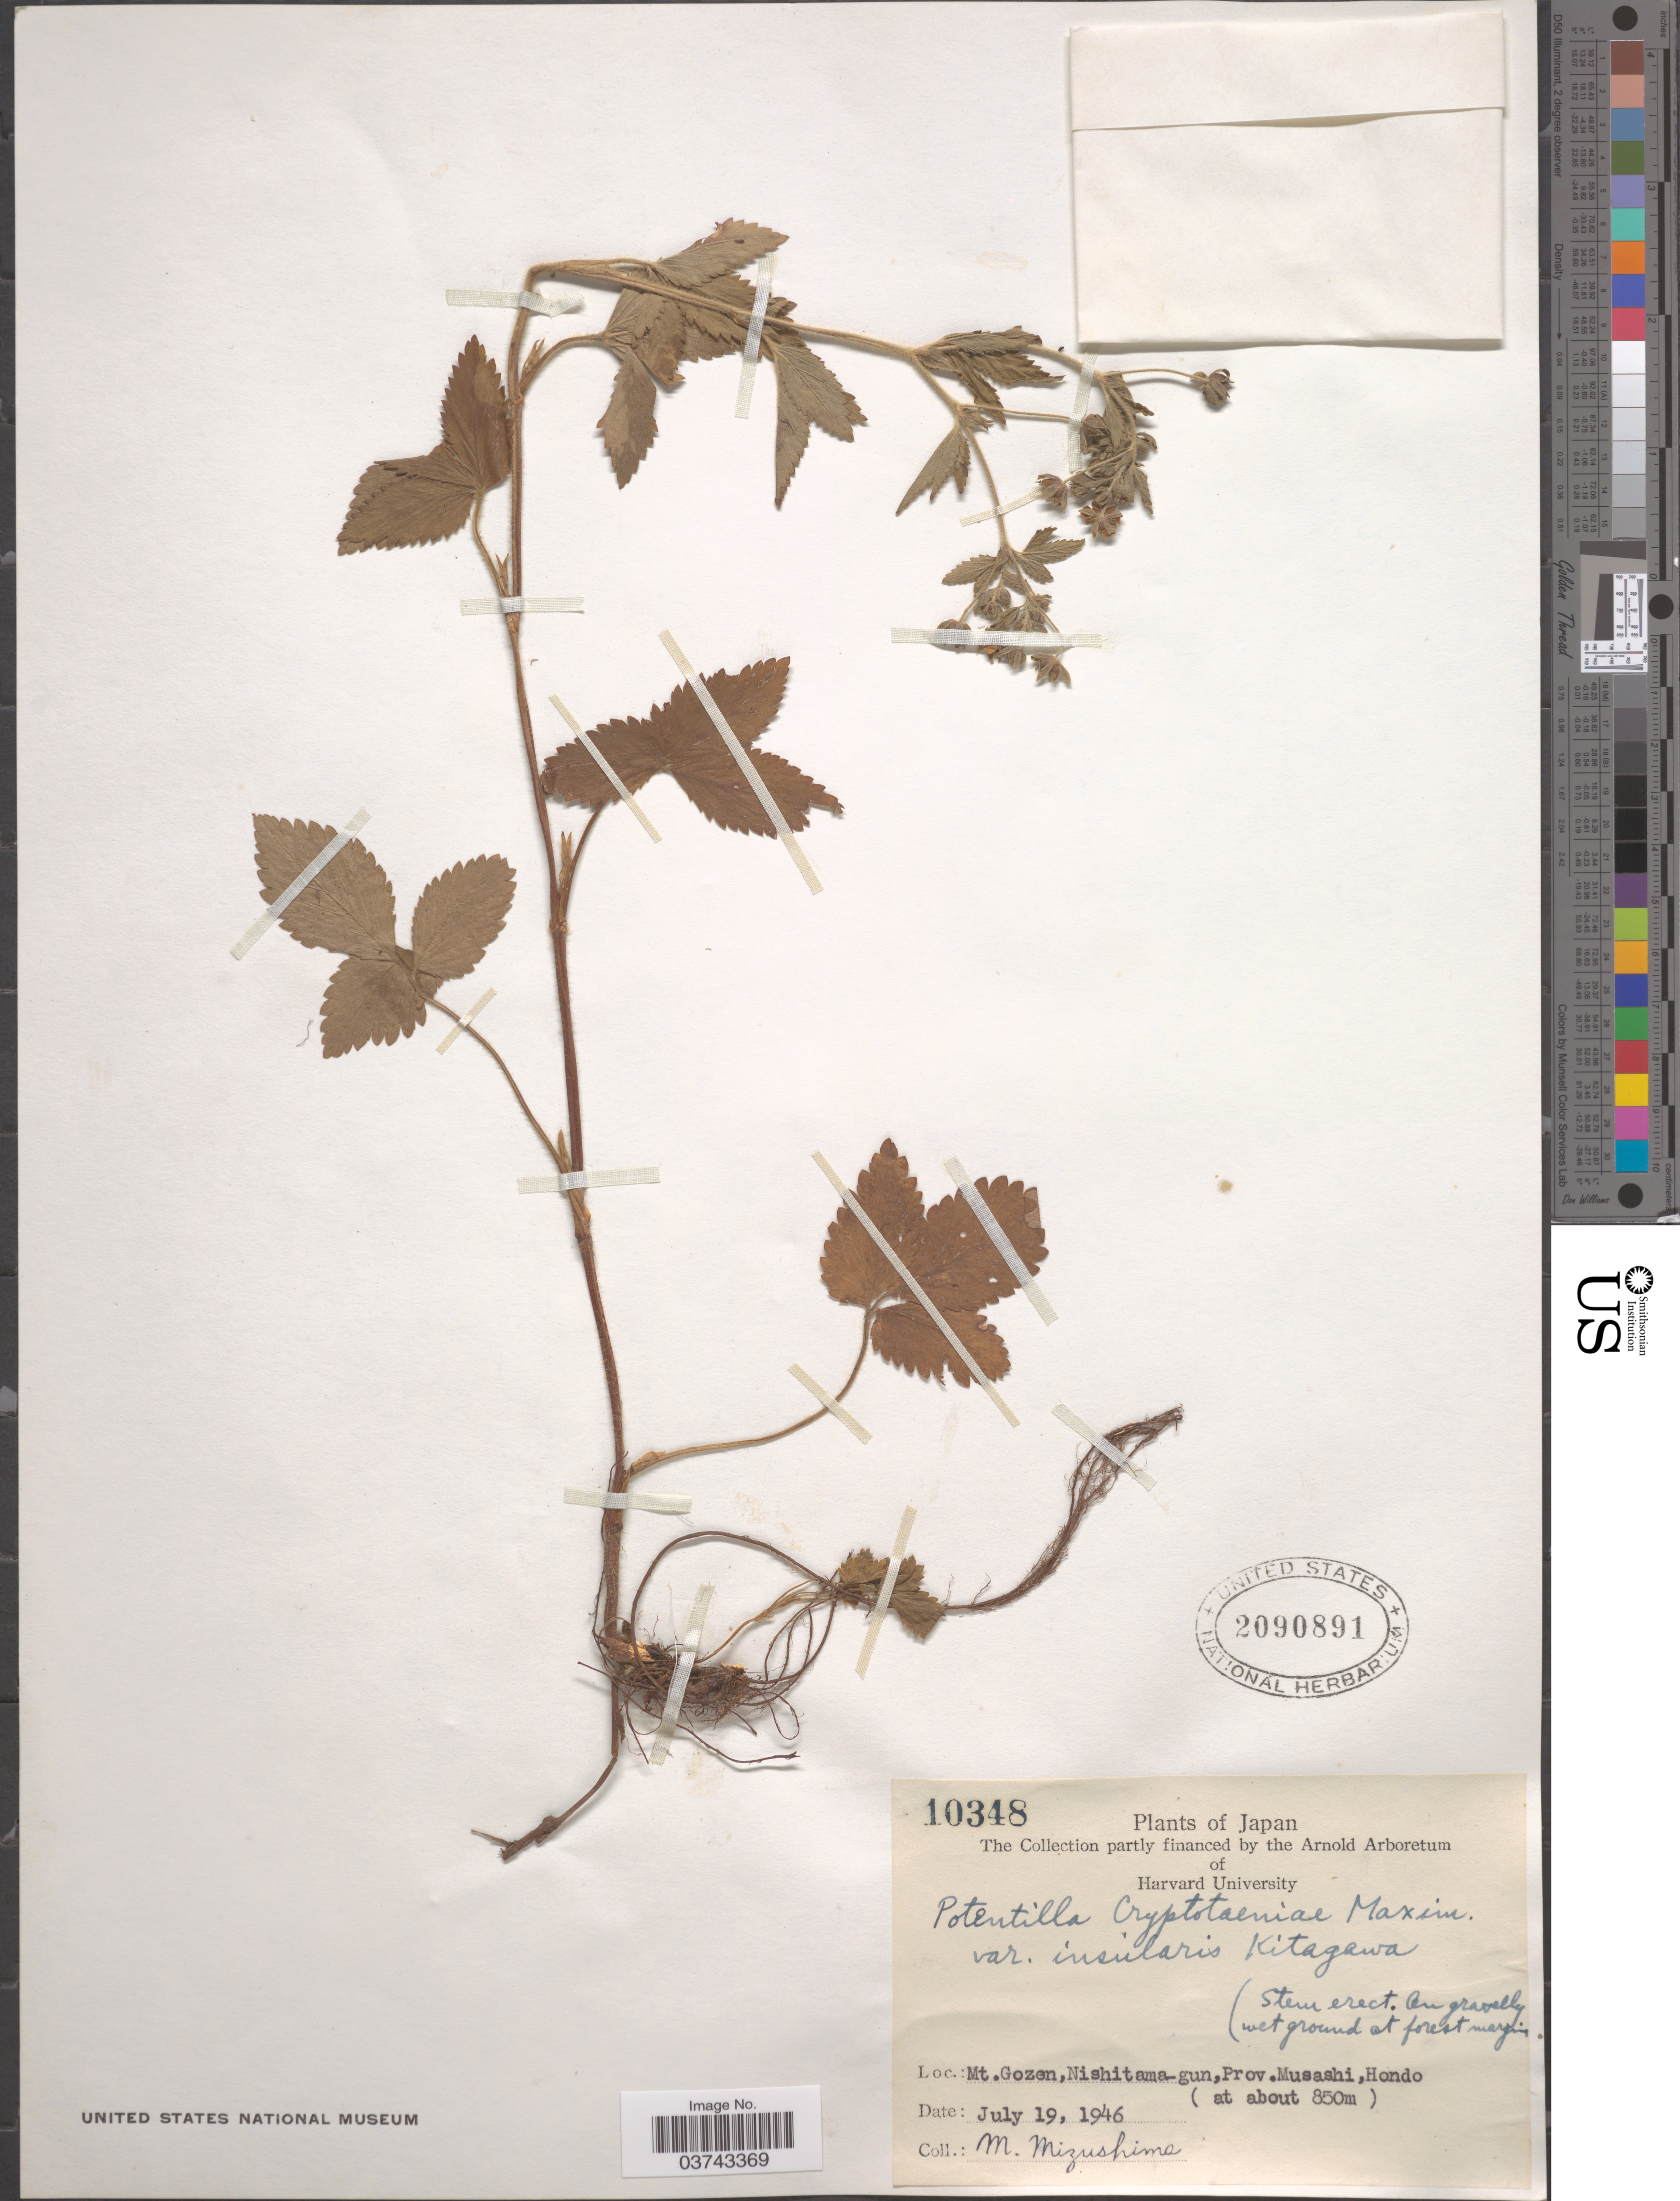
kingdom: Plantae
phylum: Tracheophyta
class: Magnoliopsida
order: Rosales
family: Rosaceae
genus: Potentilla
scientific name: Potentilla cryptotaeniae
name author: Maxim.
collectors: M. Mizushima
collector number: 10348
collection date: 1946-07-19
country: Japan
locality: Mt. Gozen, Nishitama-gun, Prov. Musashi, Hondo.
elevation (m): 850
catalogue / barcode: US 2090891